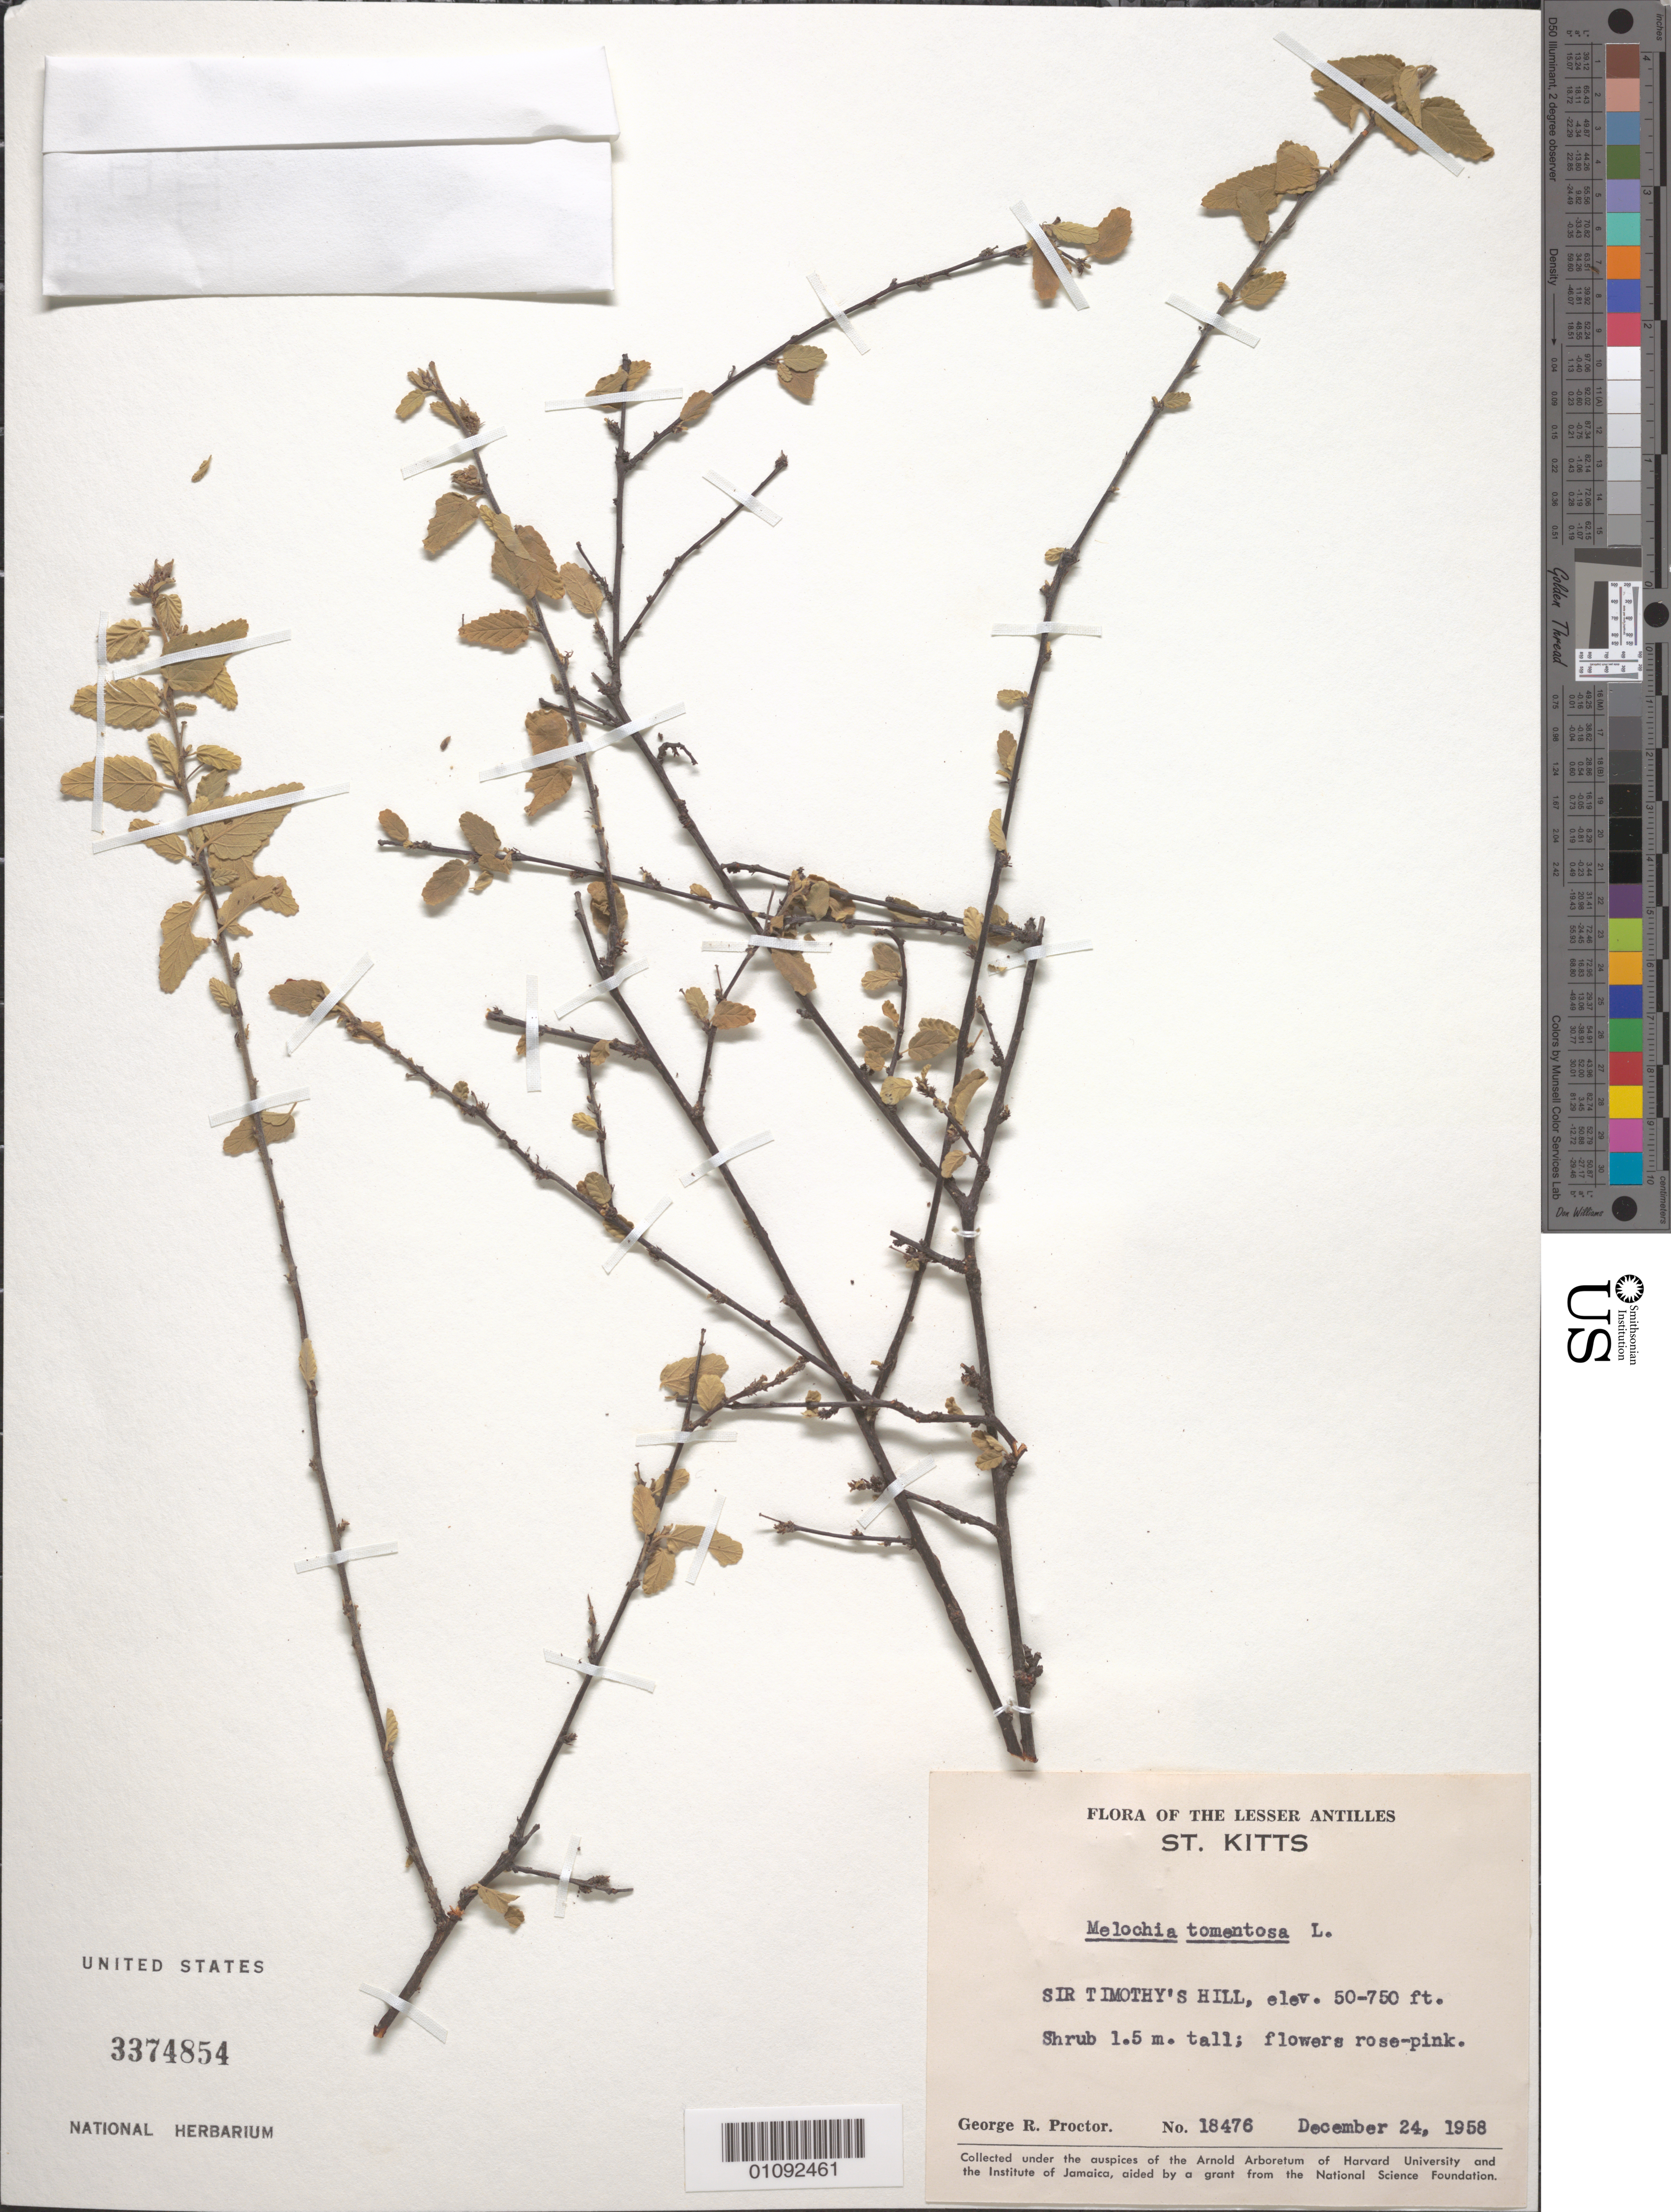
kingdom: Plantae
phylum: Tracheophyta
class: Magnoliopsida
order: Malvales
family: Malvaceae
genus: Melochia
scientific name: Melochia tomentosa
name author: L.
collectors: G. R. Proctor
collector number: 18476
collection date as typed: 24 Dec 1958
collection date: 1958-12-24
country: St. Christopher-Nevis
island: St. Christopher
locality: Sir Timothy's Hill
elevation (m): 15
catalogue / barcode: US 3374854